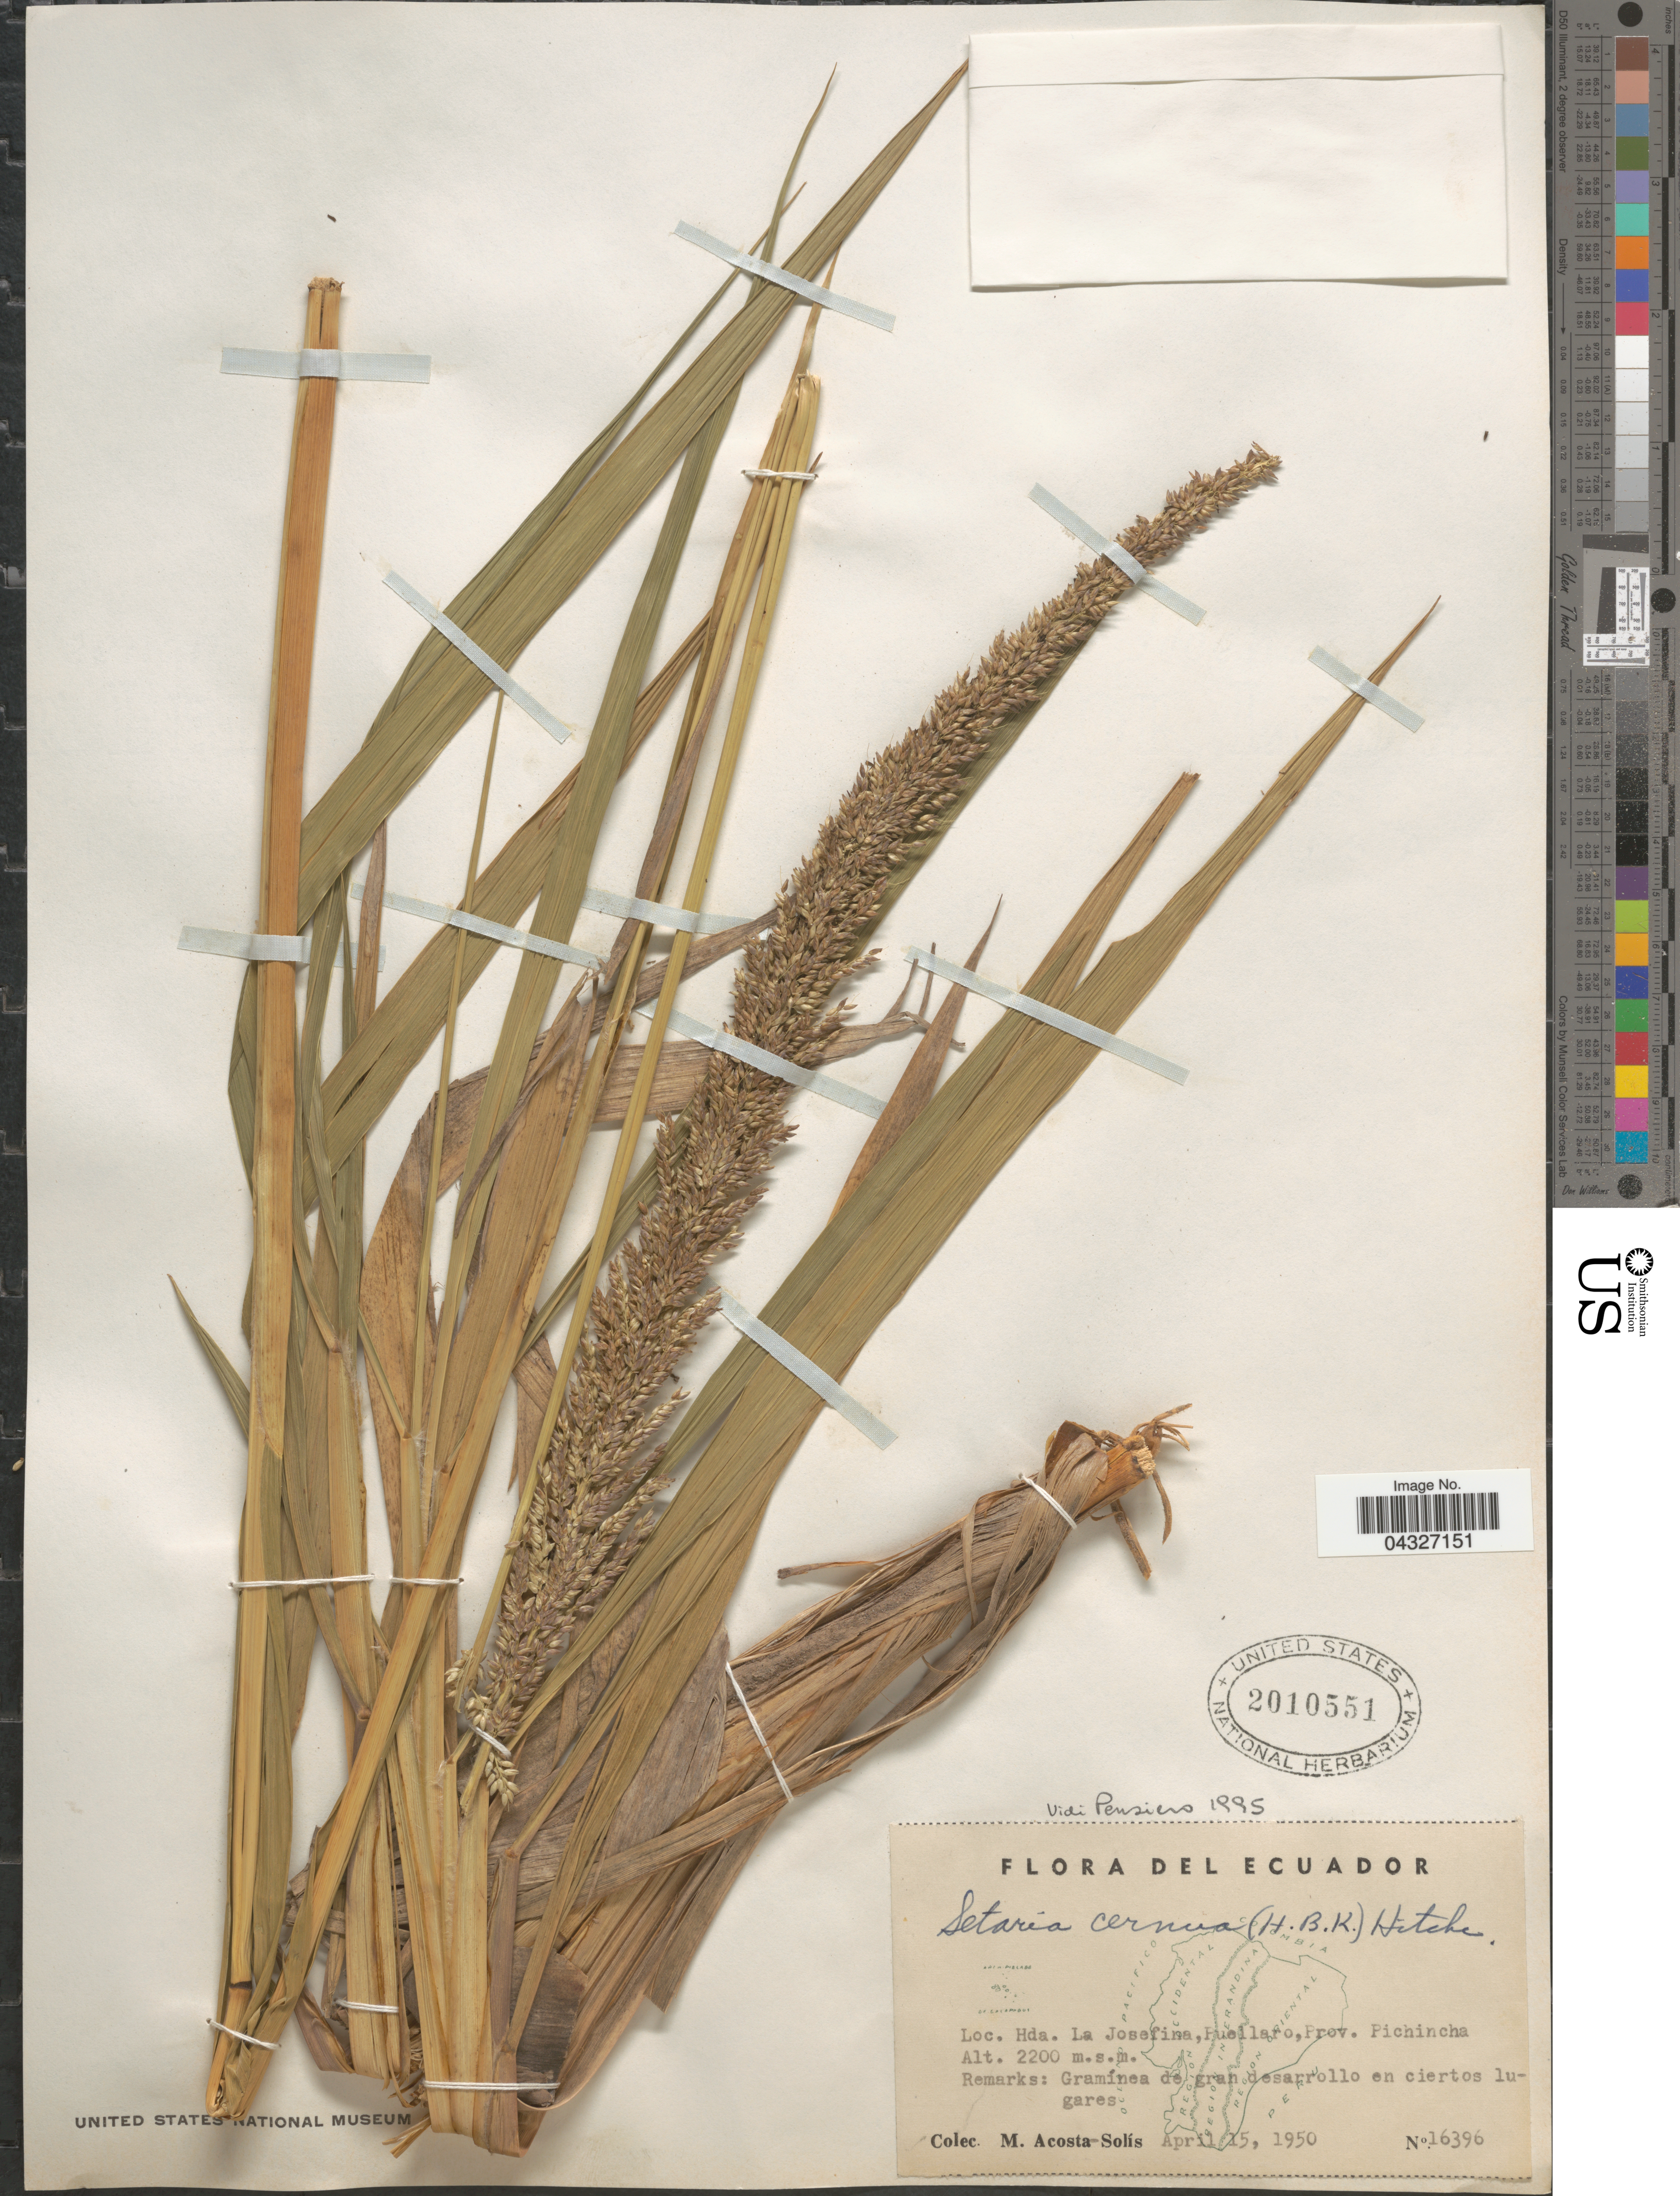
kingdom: Plantae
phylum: Tracheophyta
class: Liliopsida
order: Poales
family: Poaceae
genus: Setaria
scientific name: Setaria cernua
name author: Kunth in Humb.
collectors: M. Acosta Solis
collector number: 16396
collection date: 1950-04-15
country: Ecuador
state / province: Pichincha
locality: Hda. La Josefina, Puellaro.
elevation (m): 2200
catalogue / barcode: US 2010551